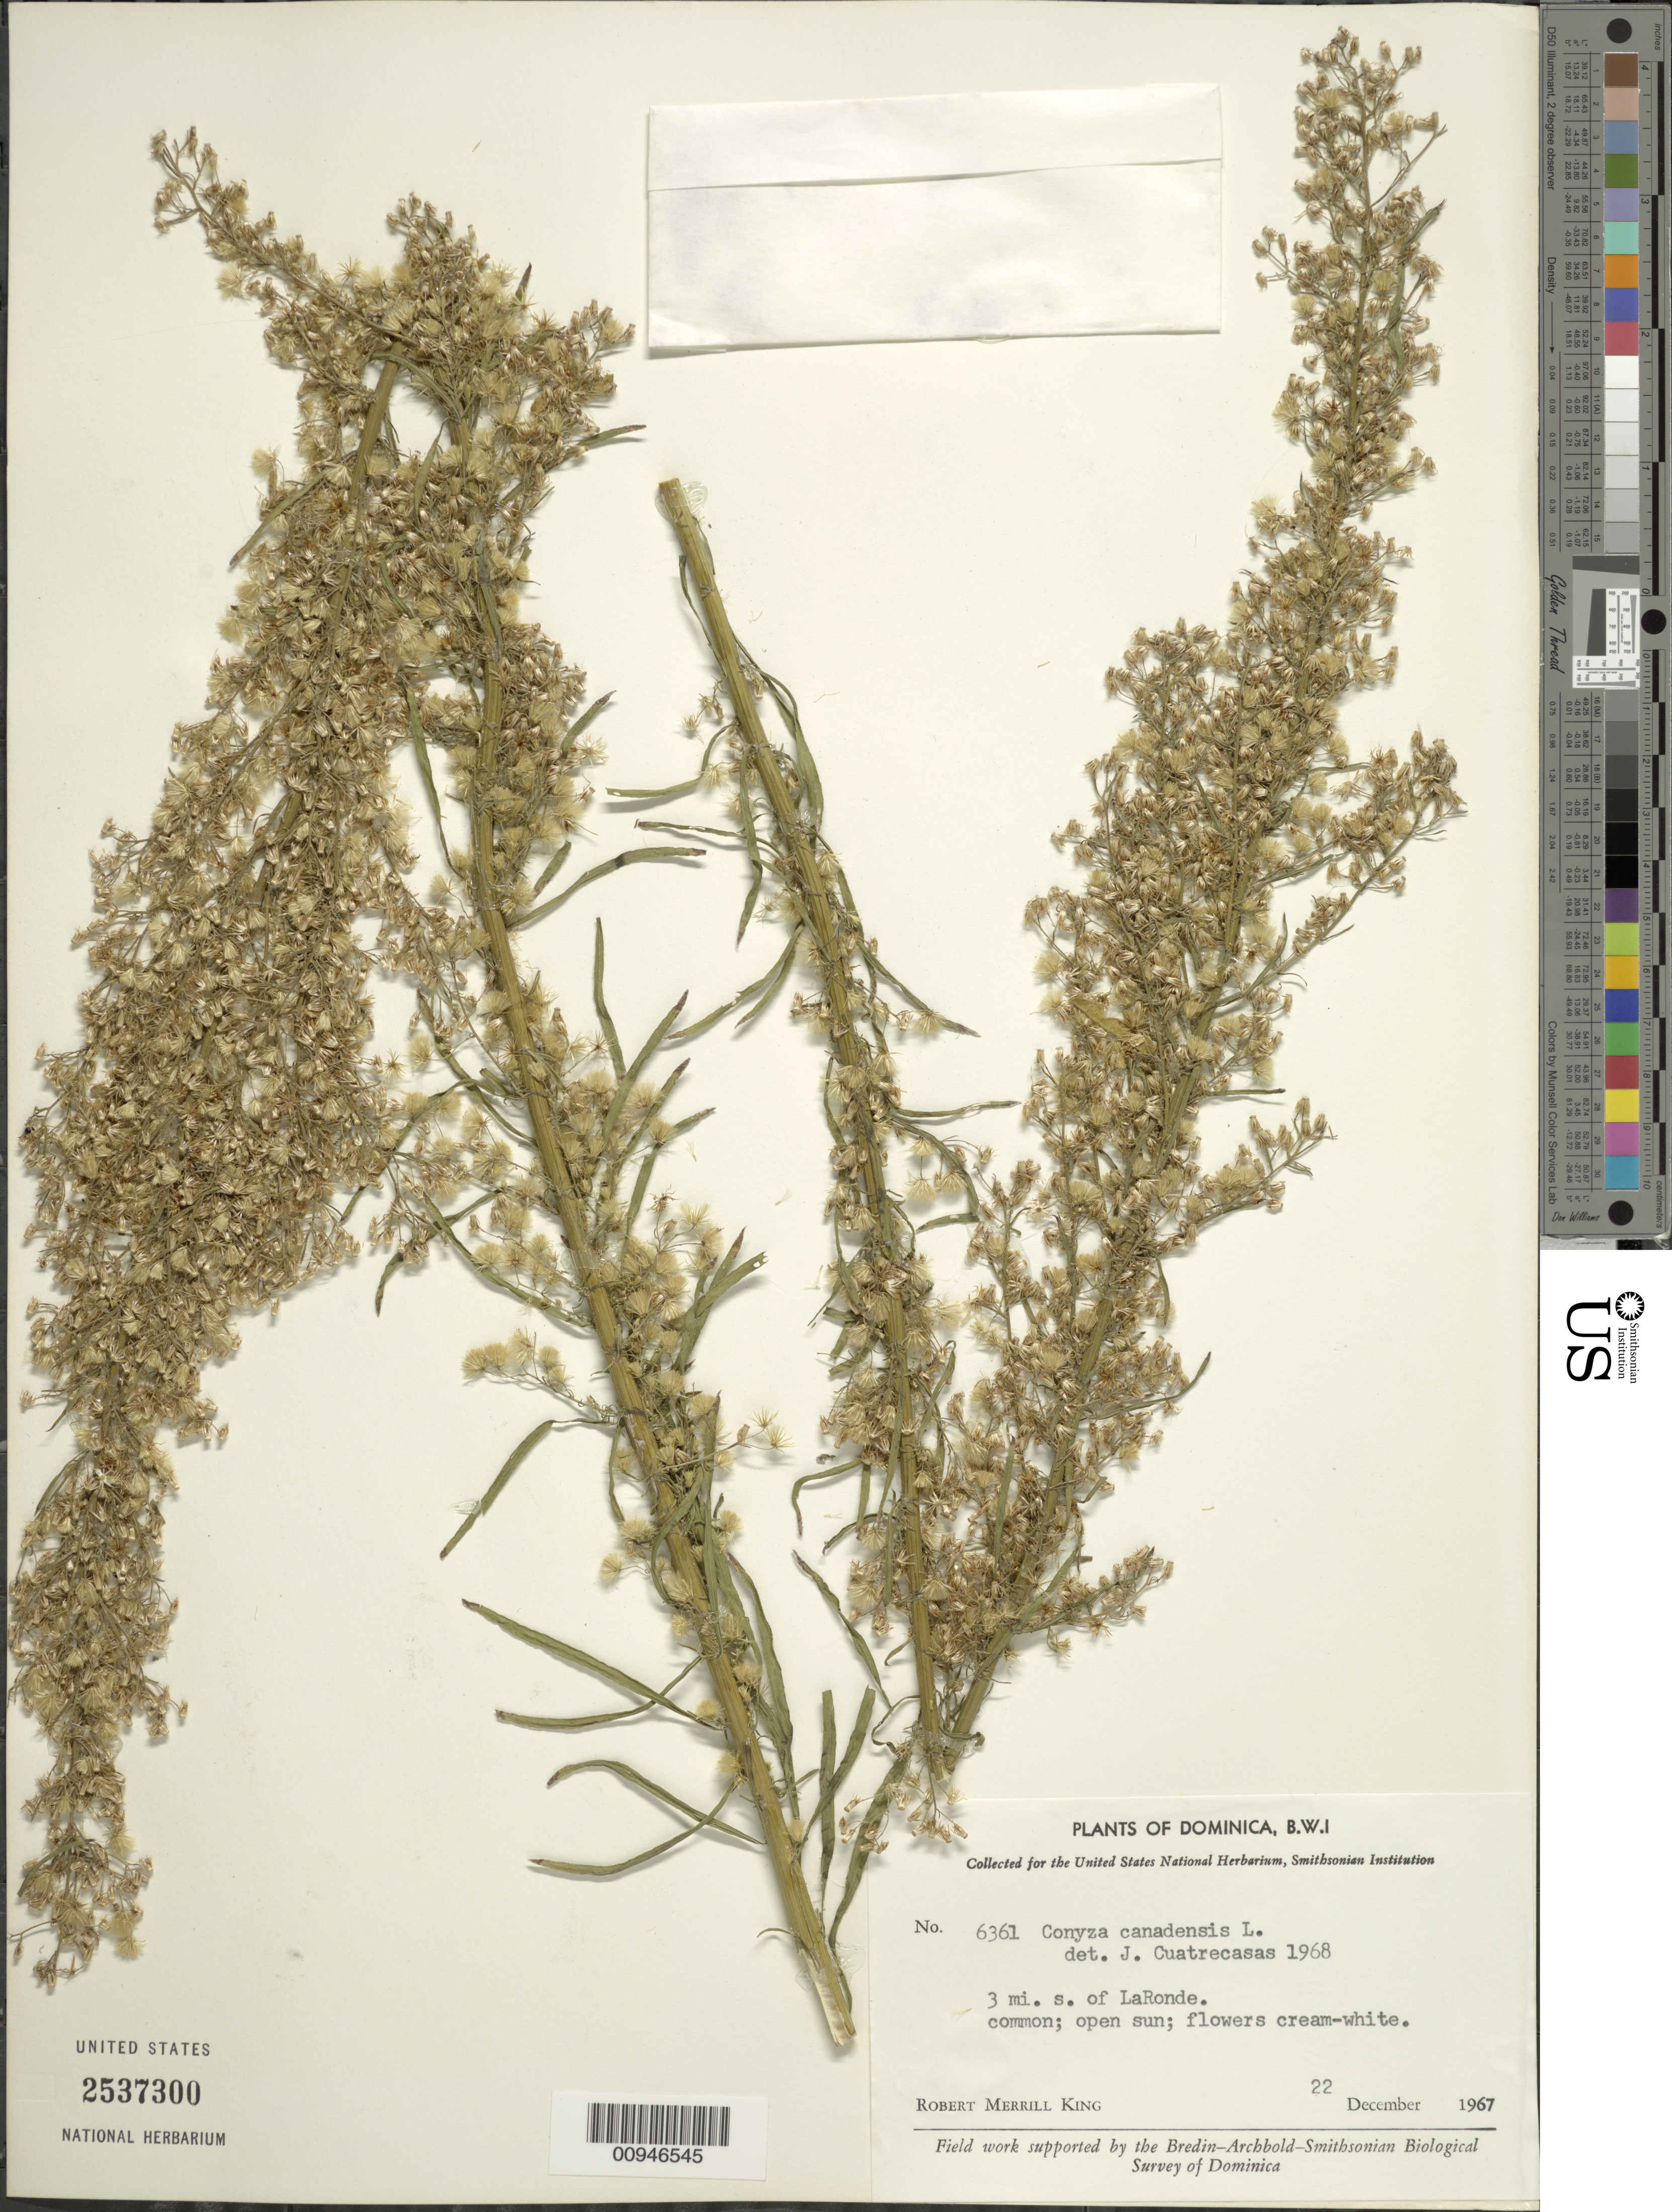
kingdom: Plantae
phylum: Tracheophyta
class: Magnoliopsida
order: Asterales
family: Asteraceae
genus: Conyza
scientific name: Conyza canadensis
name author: (L.) Cronq.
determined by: Cuatrecasas, J.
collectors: R. M. King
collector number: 6361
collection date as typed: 22 Dec 1967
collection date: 1967-12-22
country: Dominica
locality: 3 m S of La Ronde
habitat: Open sun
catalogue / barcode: US 2537300